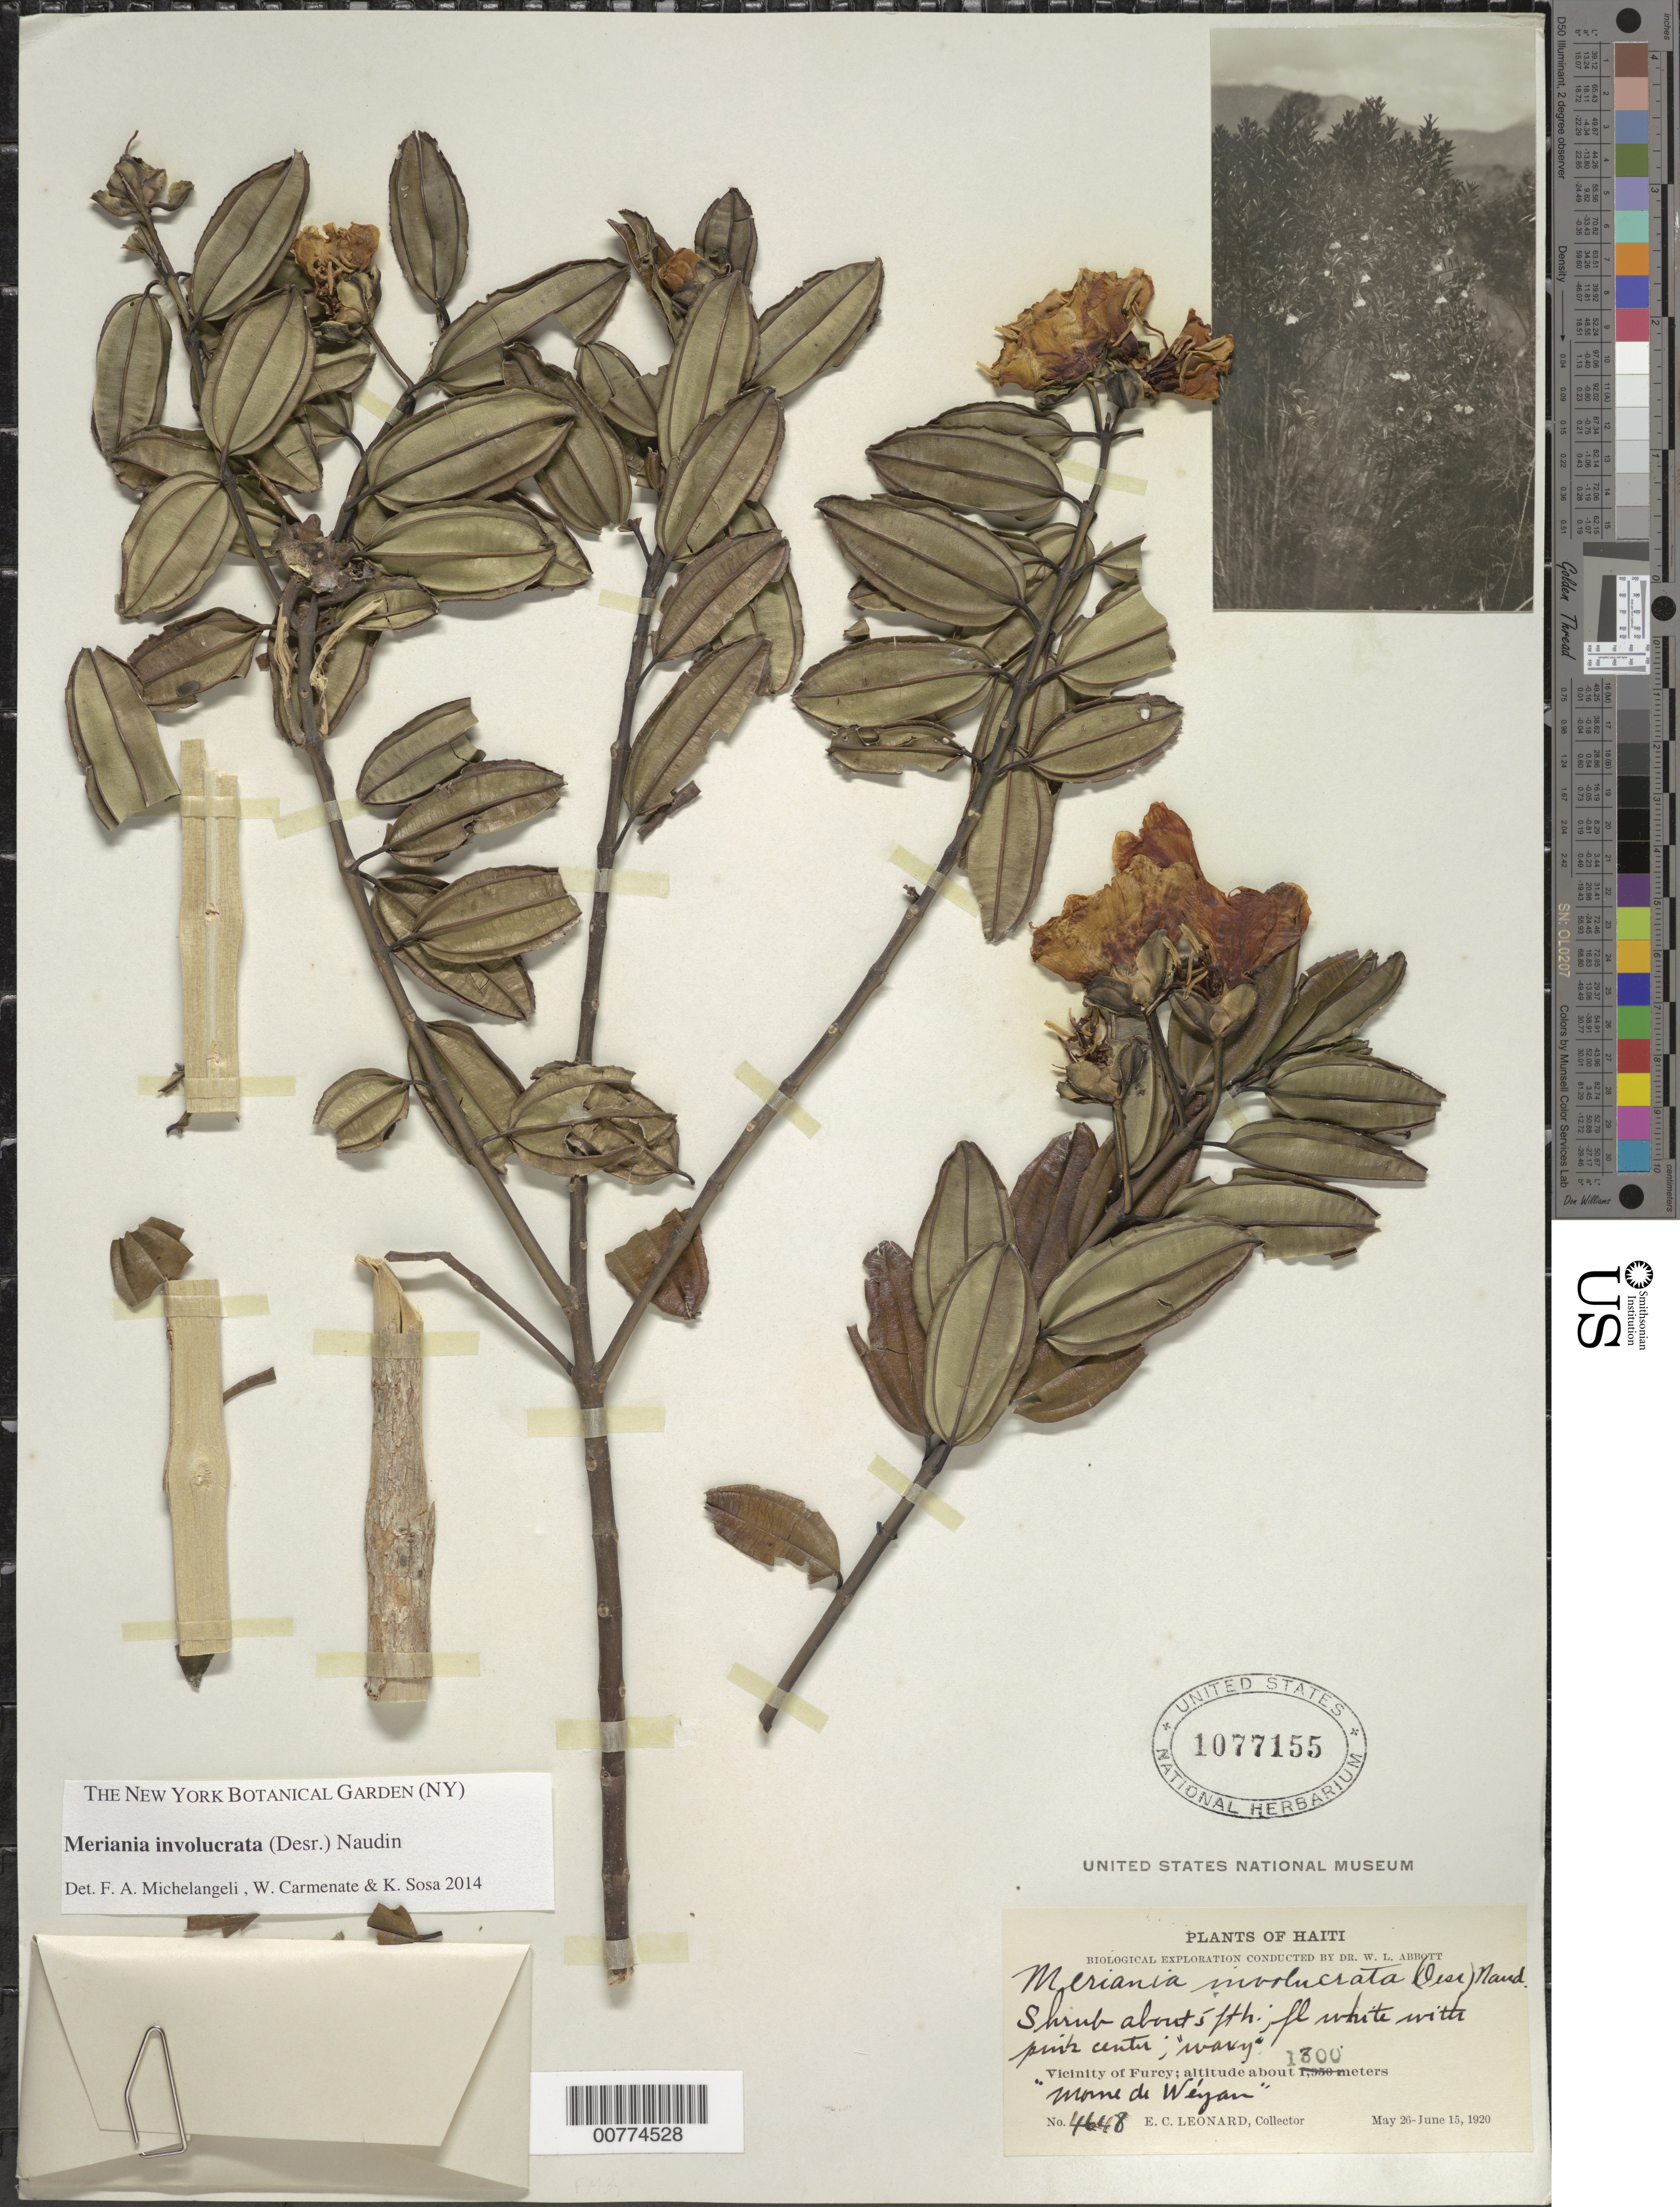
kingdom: Plantae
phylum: Tracheophyta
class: Magnoliopsida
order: Myrtales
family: Melastomataceae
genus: Meriania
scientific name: Meriania involucrata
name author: (Desr.) Naudin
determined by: Michelangeli, F. A.; Carmenate, W.; Sosa, K.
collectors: E. C. Leonard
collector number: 4648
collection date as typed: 26 May 1920 15 Jun 1920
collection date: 1920-05-26/1920-06-15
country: Haiti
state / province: Ouest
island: Hispaniola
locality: Vicinity of Furcy, Morne de Wéyan.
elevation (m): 1300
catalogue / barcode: US 1077155